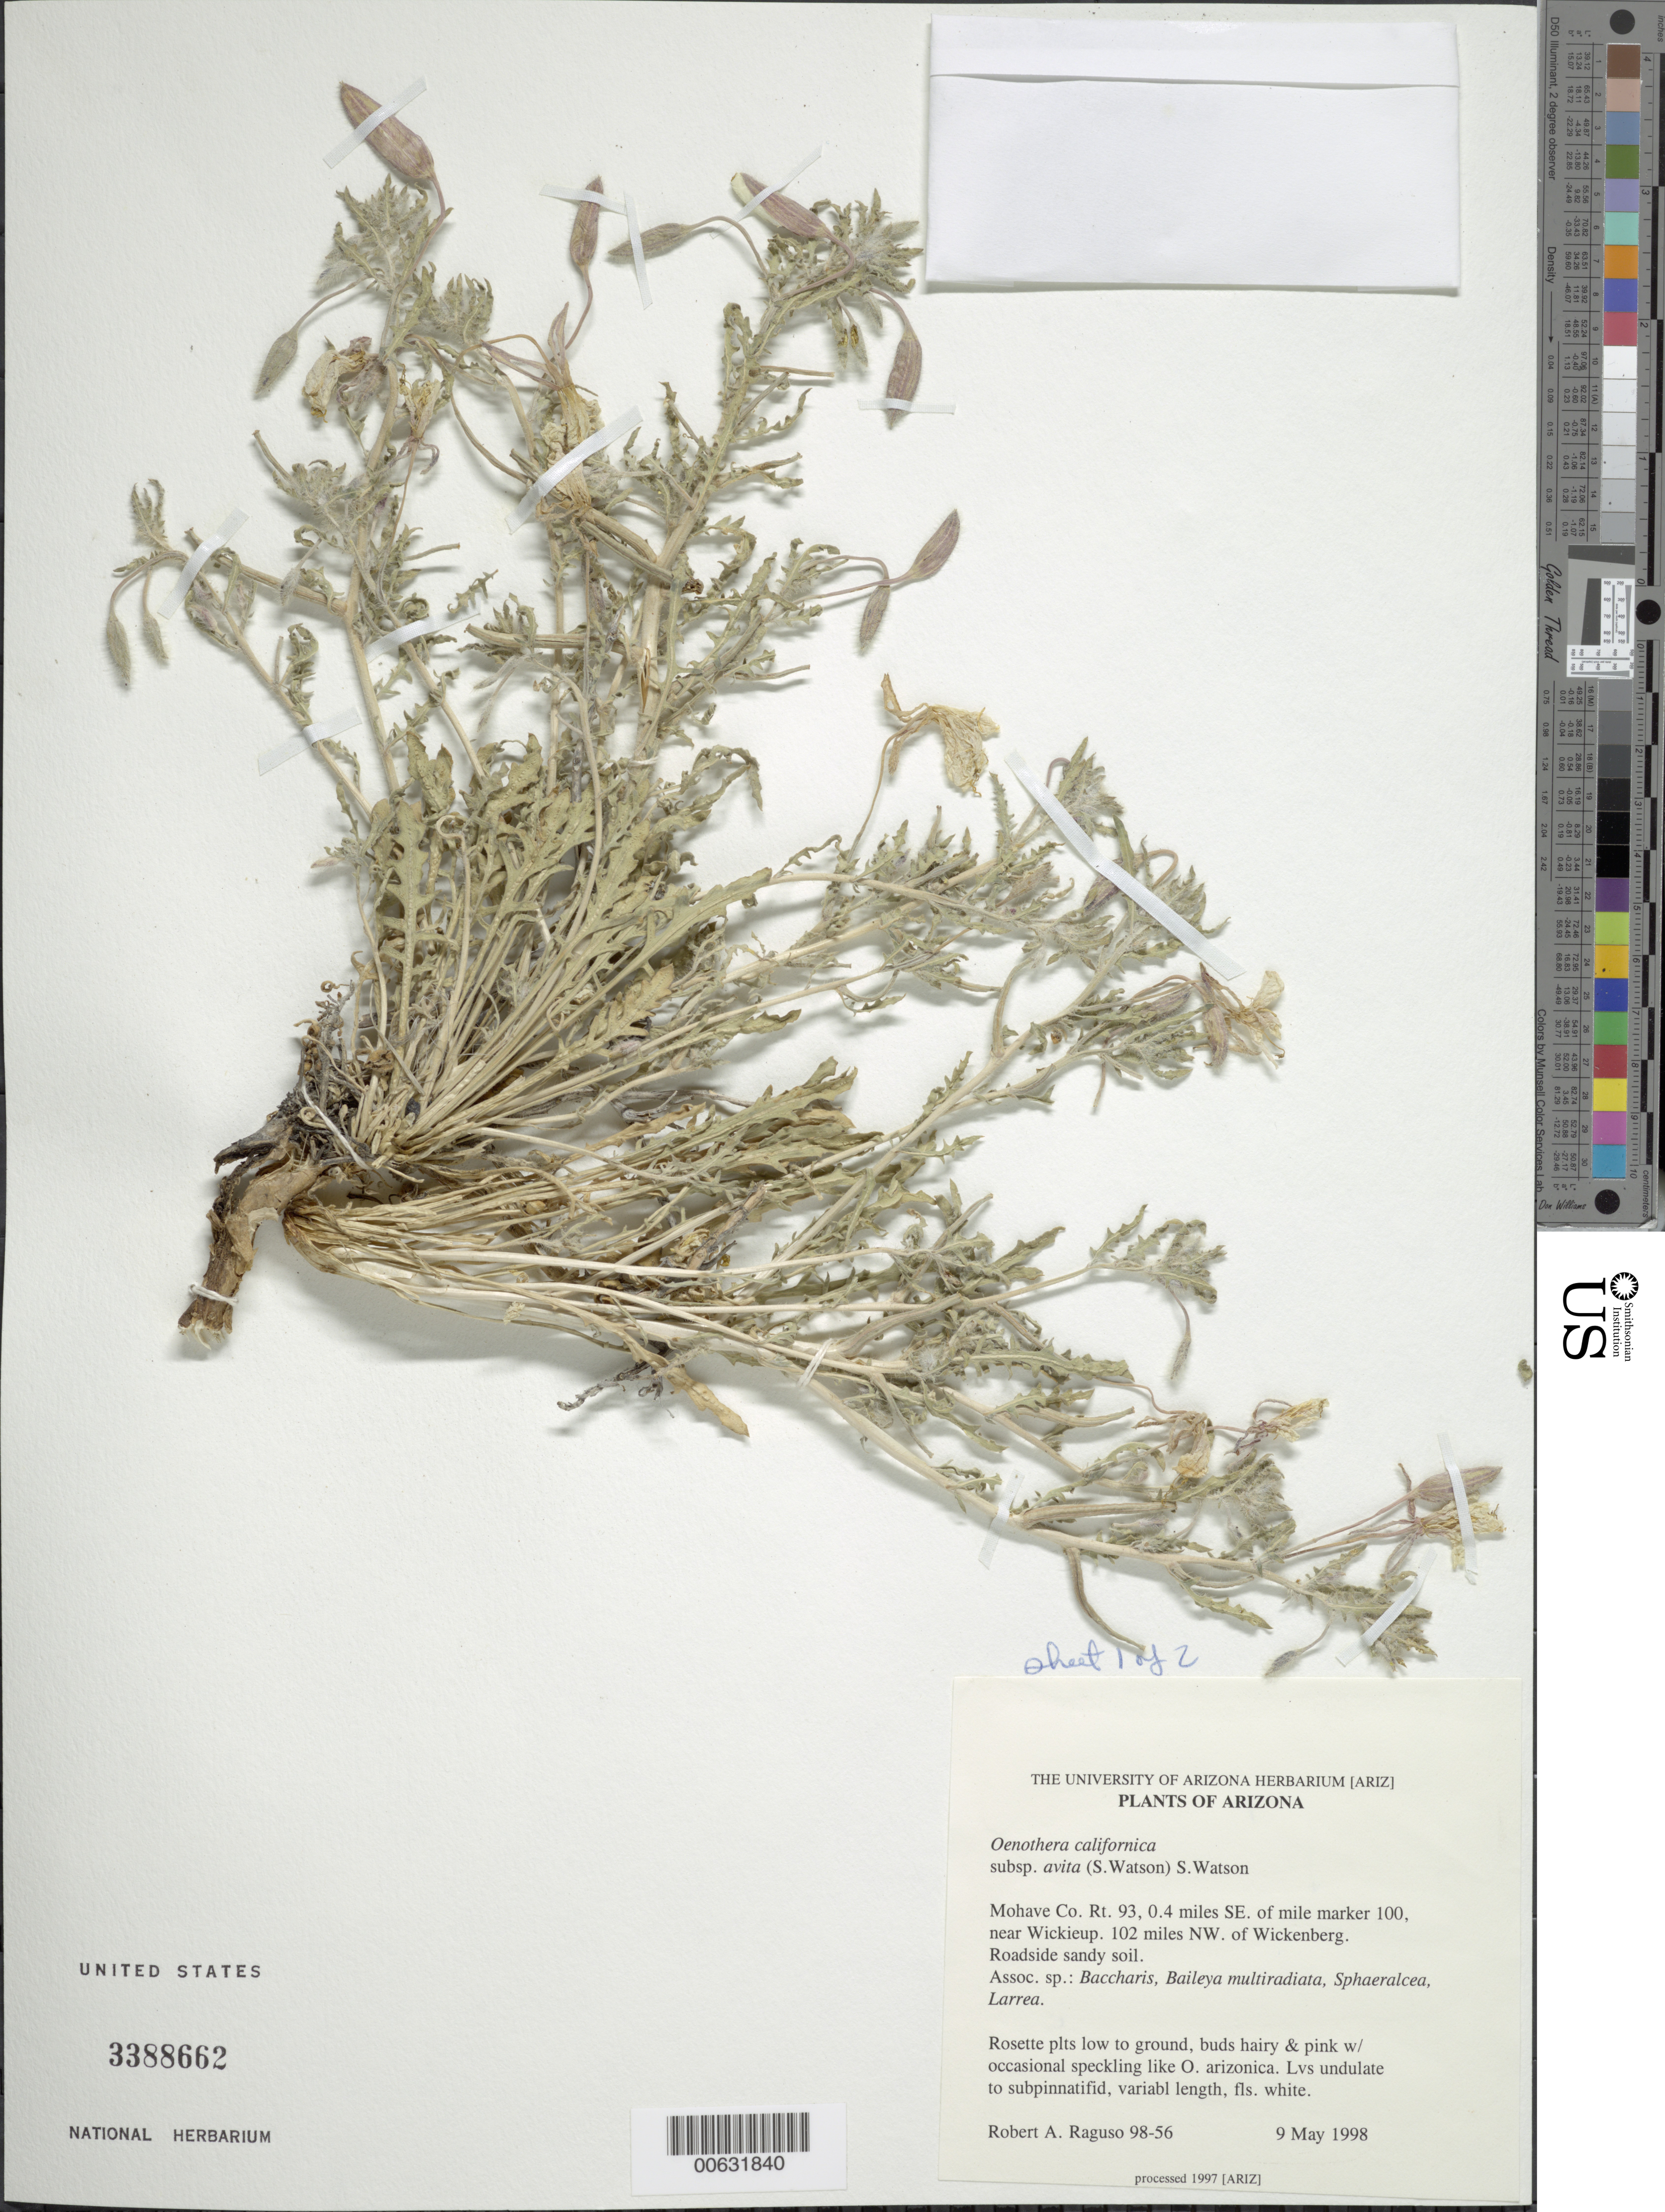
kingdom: Plantae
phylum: Tracheophyta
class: Magnoliopsida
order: Myrtales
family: Onagraceae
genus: Oenothera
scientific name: Oenothera avita subsp. avita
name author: (W.M. Klein) W.M. Klein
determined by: Wagner, W. L., (BOT), Smithsonian Institution - National Museum of Natural History (UNITED STATES)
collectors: R. Raguso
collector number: RAR98-56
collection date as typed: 09 May 1998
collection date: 1998-05-09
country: United States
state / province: Arizona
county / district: Mohave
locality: Rt. 93, SE of mile marker 100, near Wickieup, 102 mi NW of Wickenberg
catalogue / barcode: US 3388662